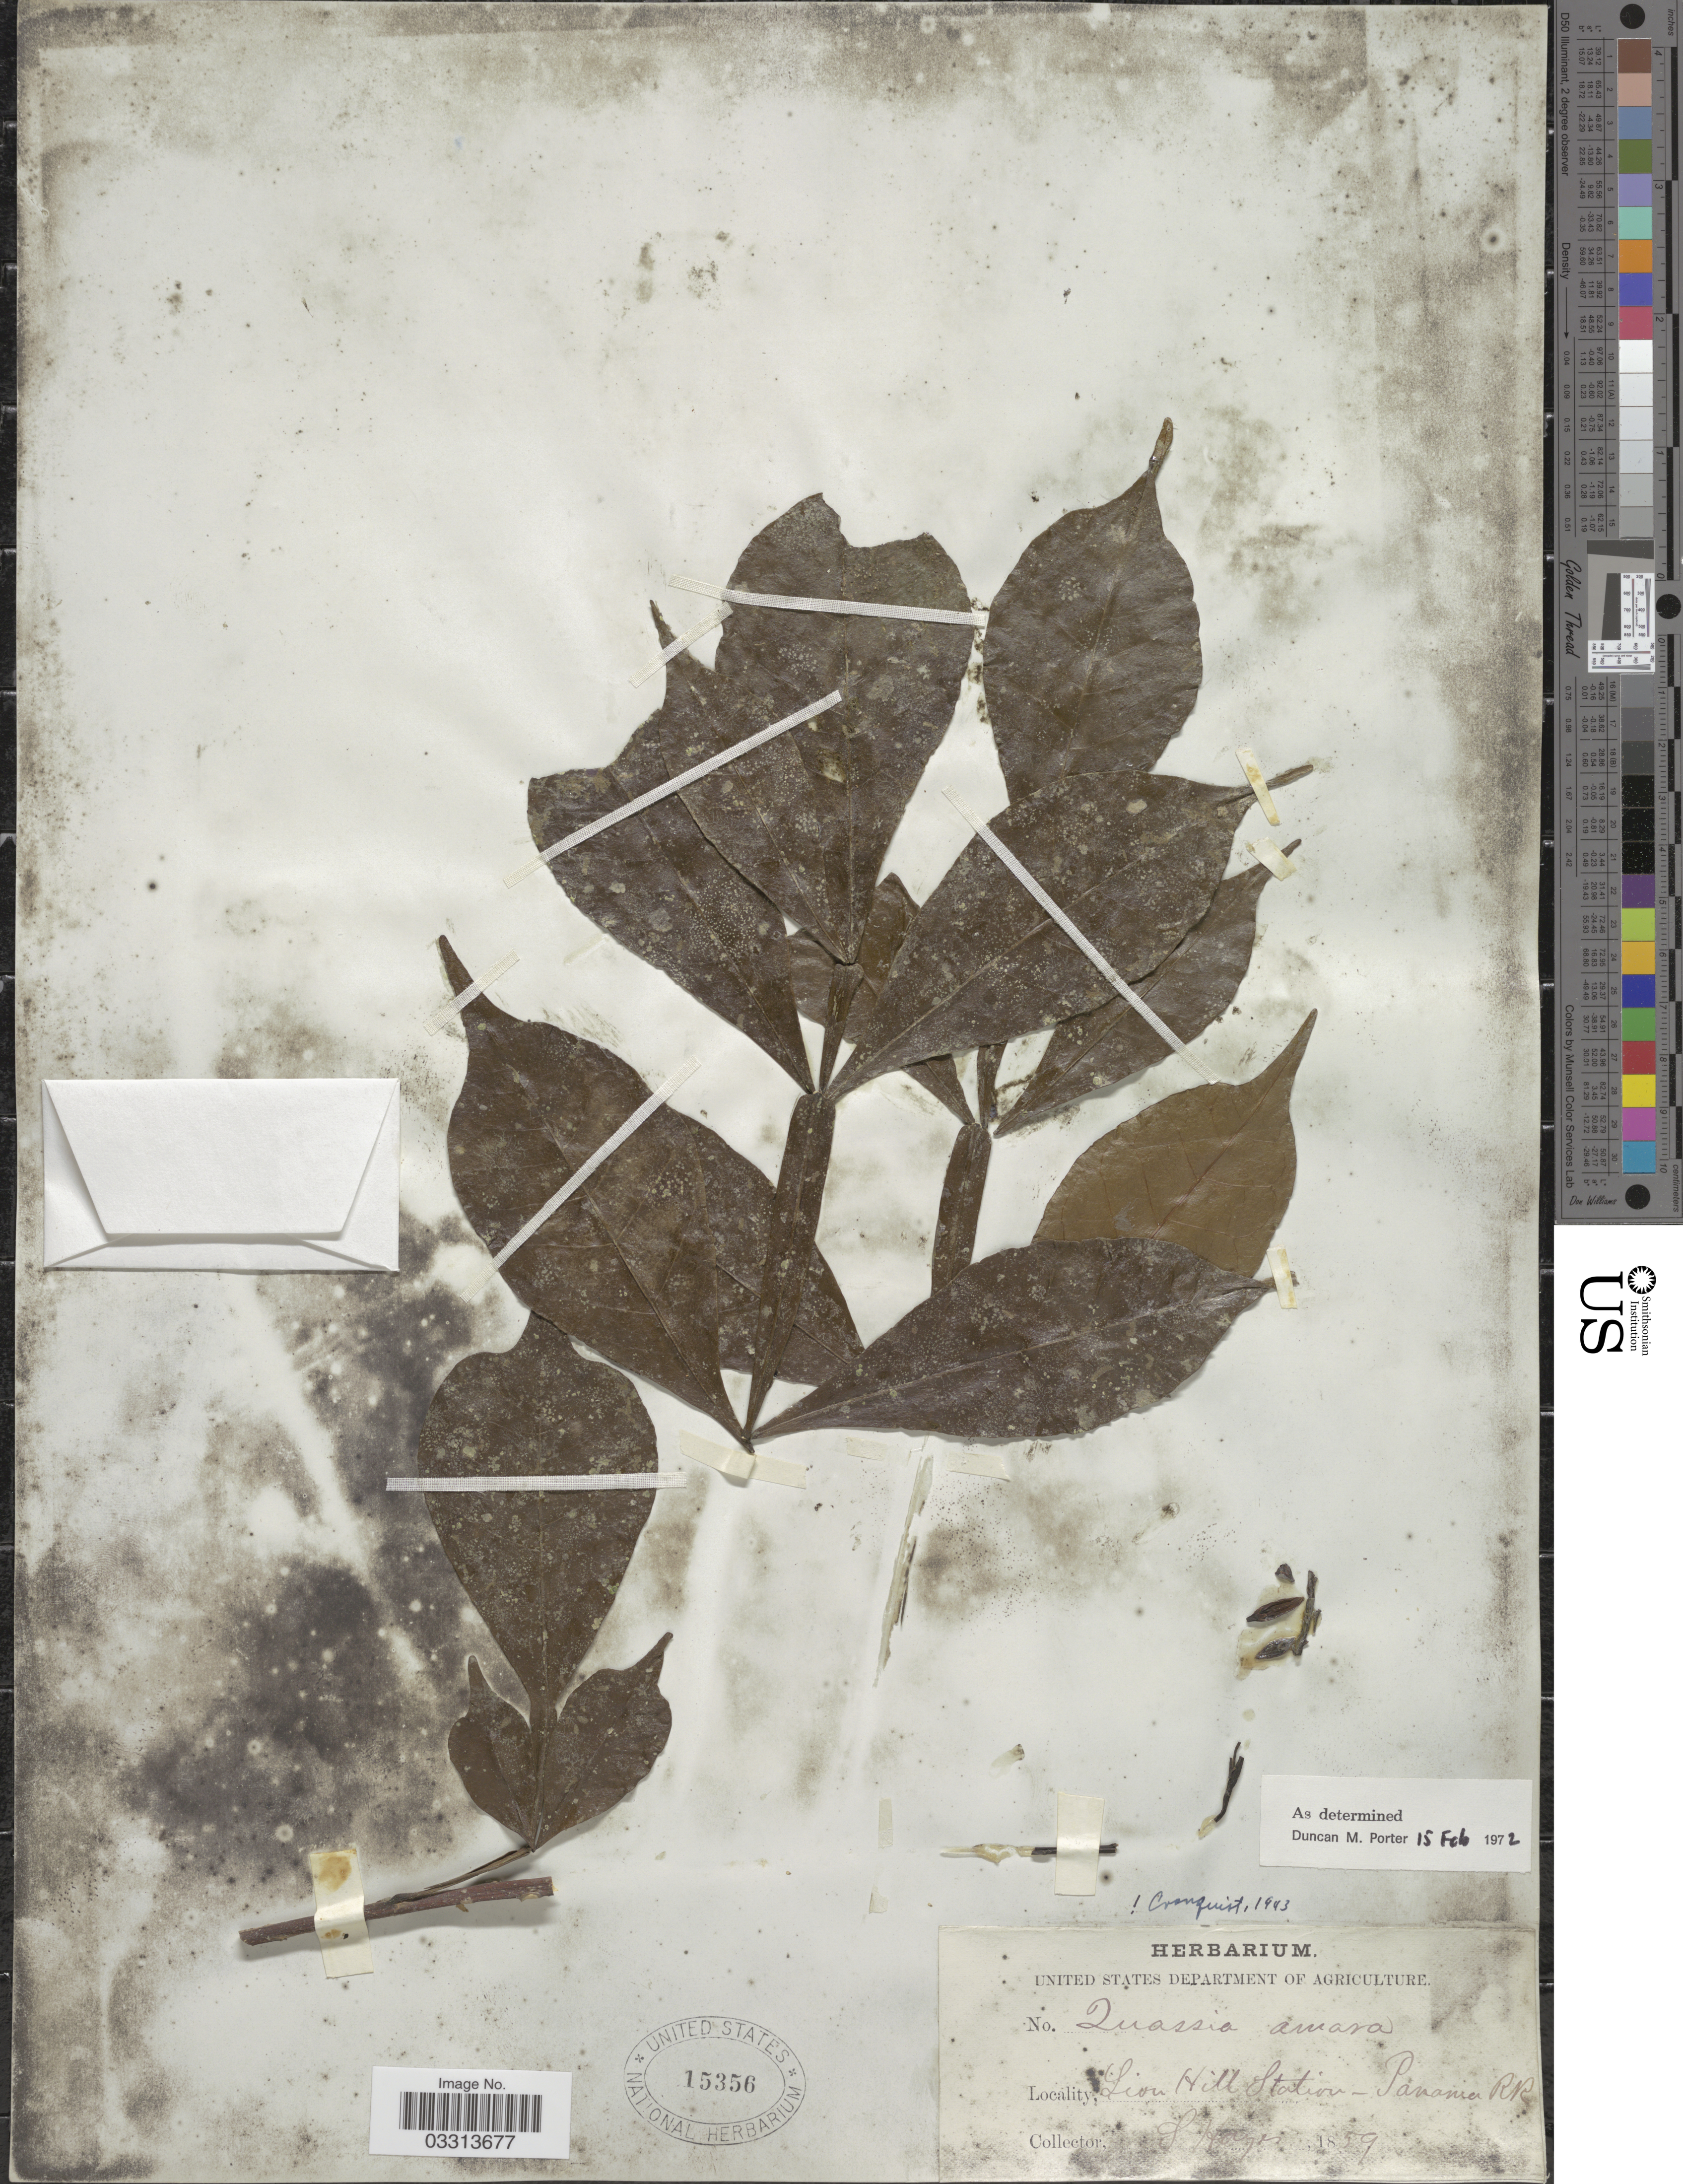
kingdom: Plantae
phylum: Tracheophyta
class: Magnoliopsida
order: Sapindales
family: Simaroubaceae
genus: Quassia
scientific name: Quassia amara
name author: L.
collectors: S. Hayes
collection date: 1859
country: Panama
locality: Lion Hill Station, Panama RR.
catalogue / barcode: US 15356